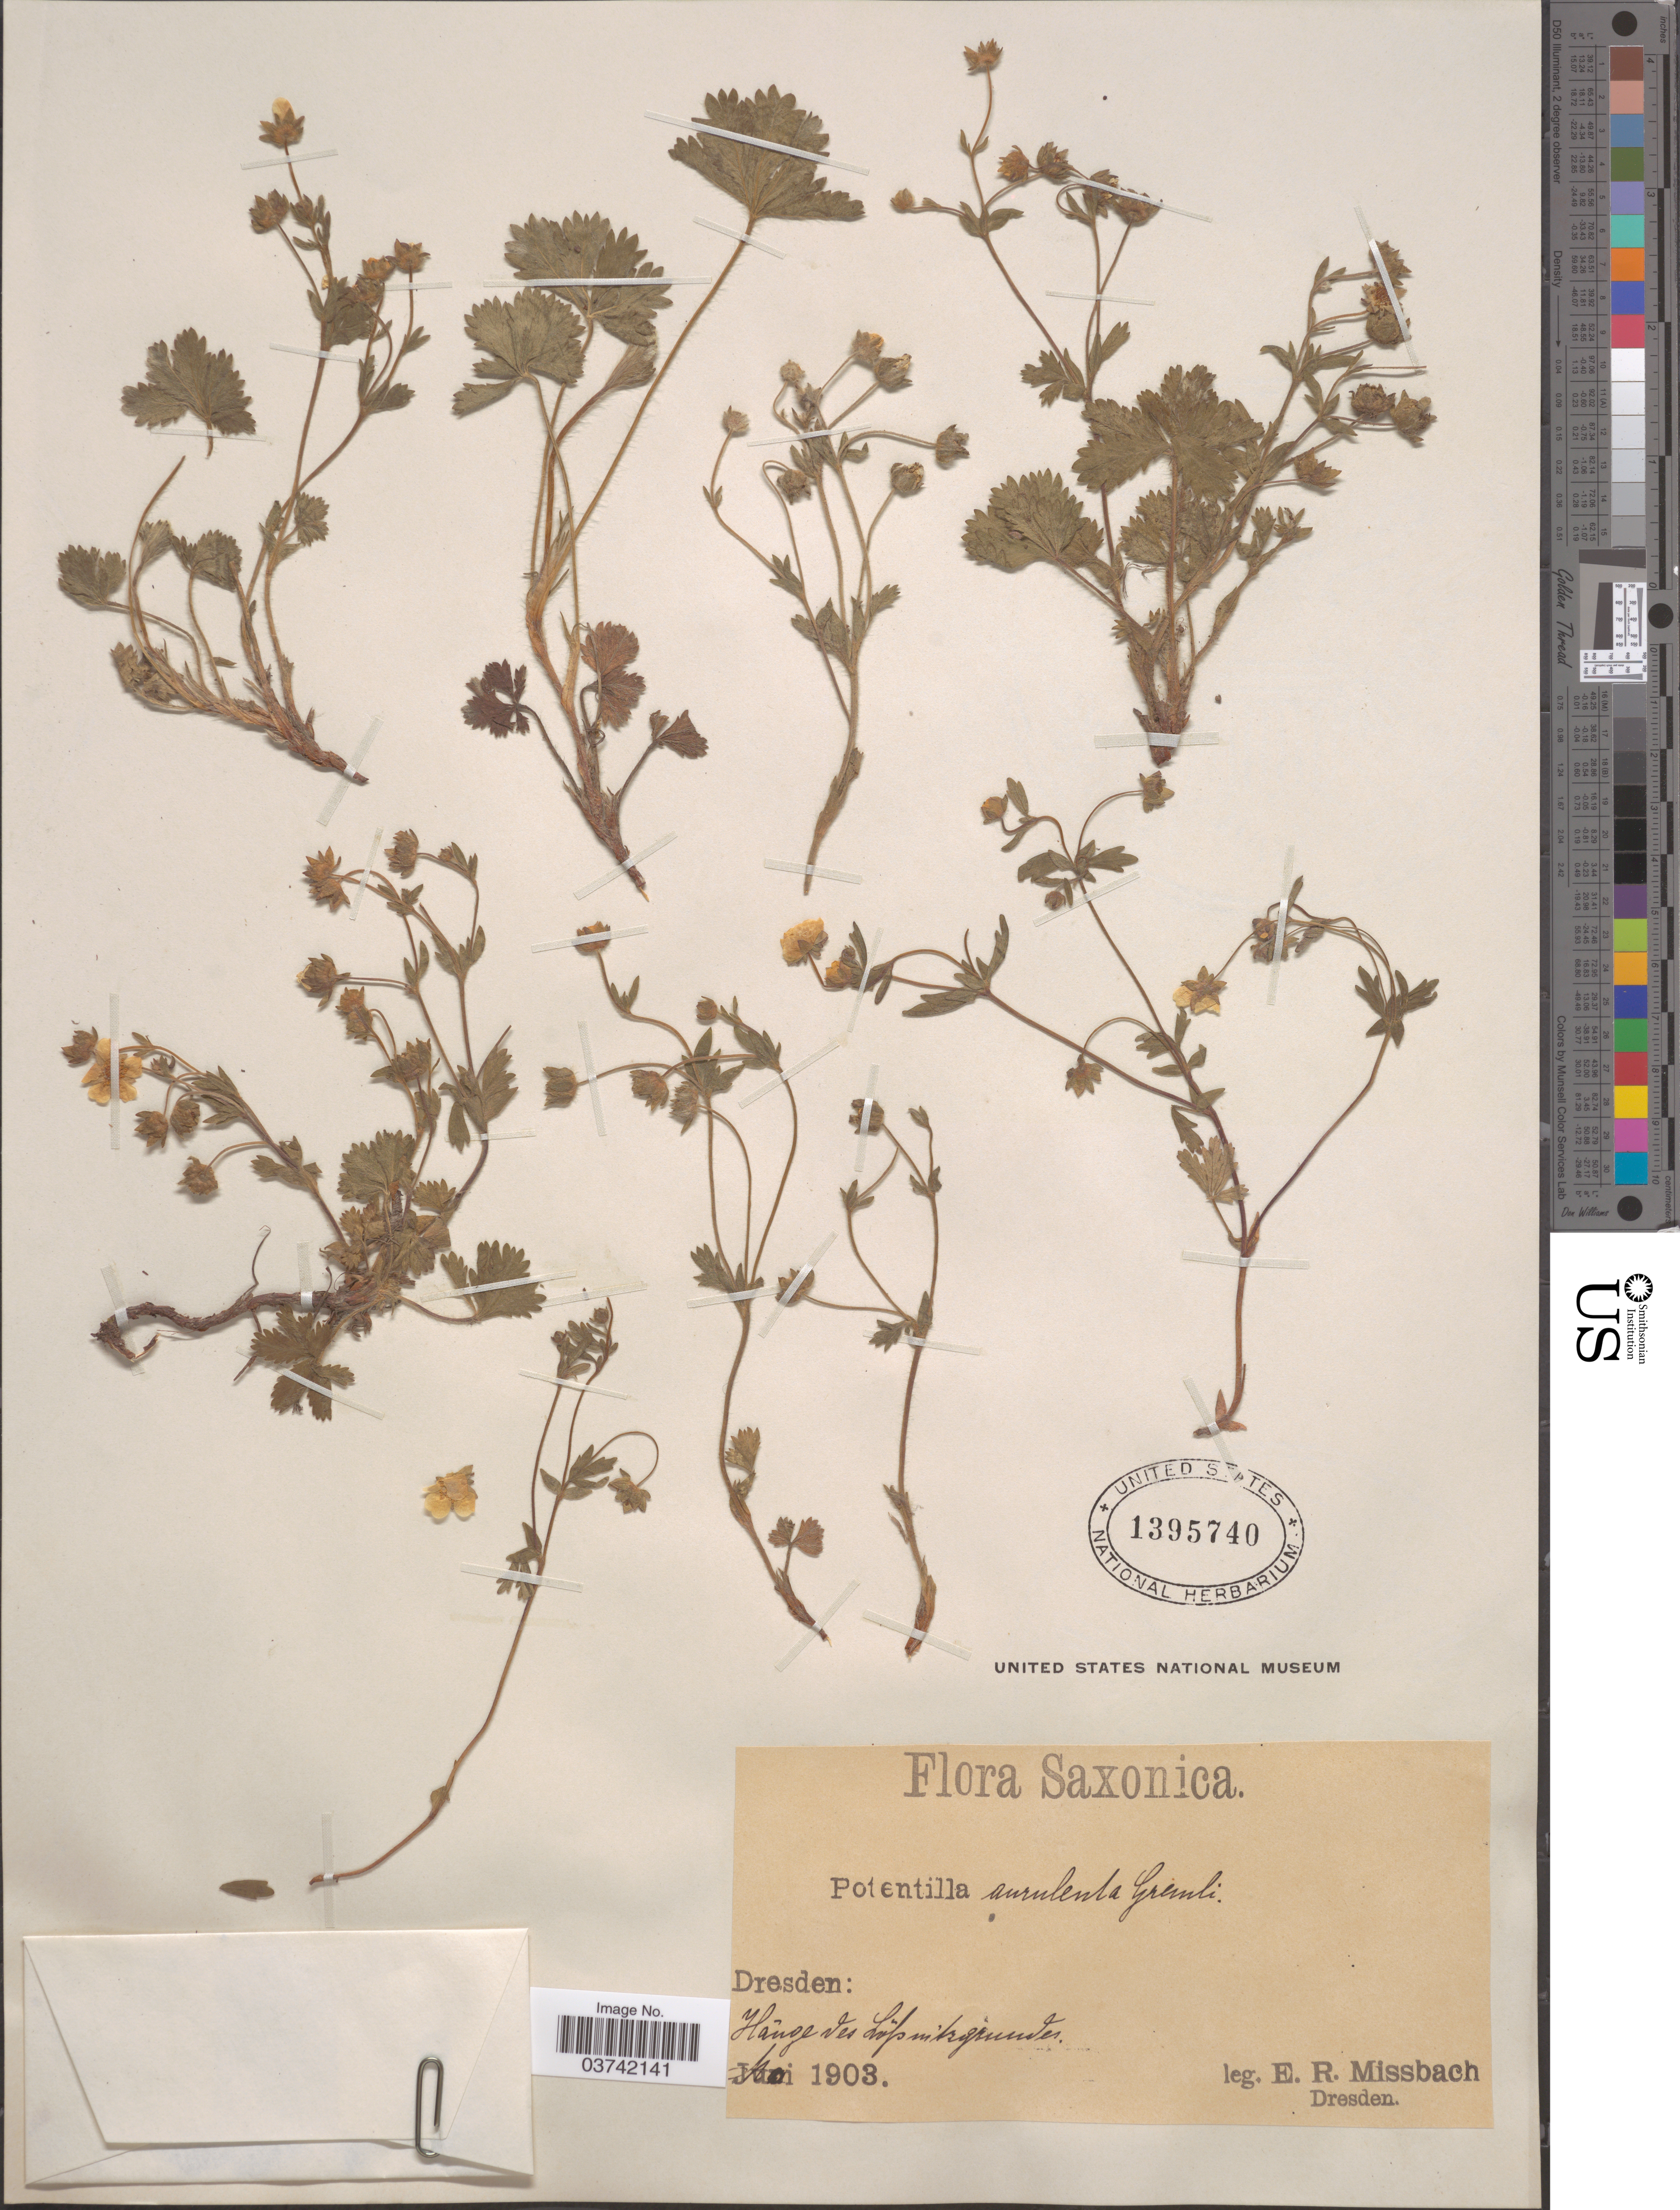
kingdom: Plantae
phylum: Tracheophyta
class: Magnoliopsida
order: Rosales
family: Rosaceae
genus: Potentilla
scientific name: Potentilla aurulenta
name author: Gremli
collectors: E. Missbach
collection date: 1903-06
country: Germany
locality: Saxonica. Dresden: Hánge des Löfsmitzgrundes. [interpreted]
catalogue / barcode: US 1395740